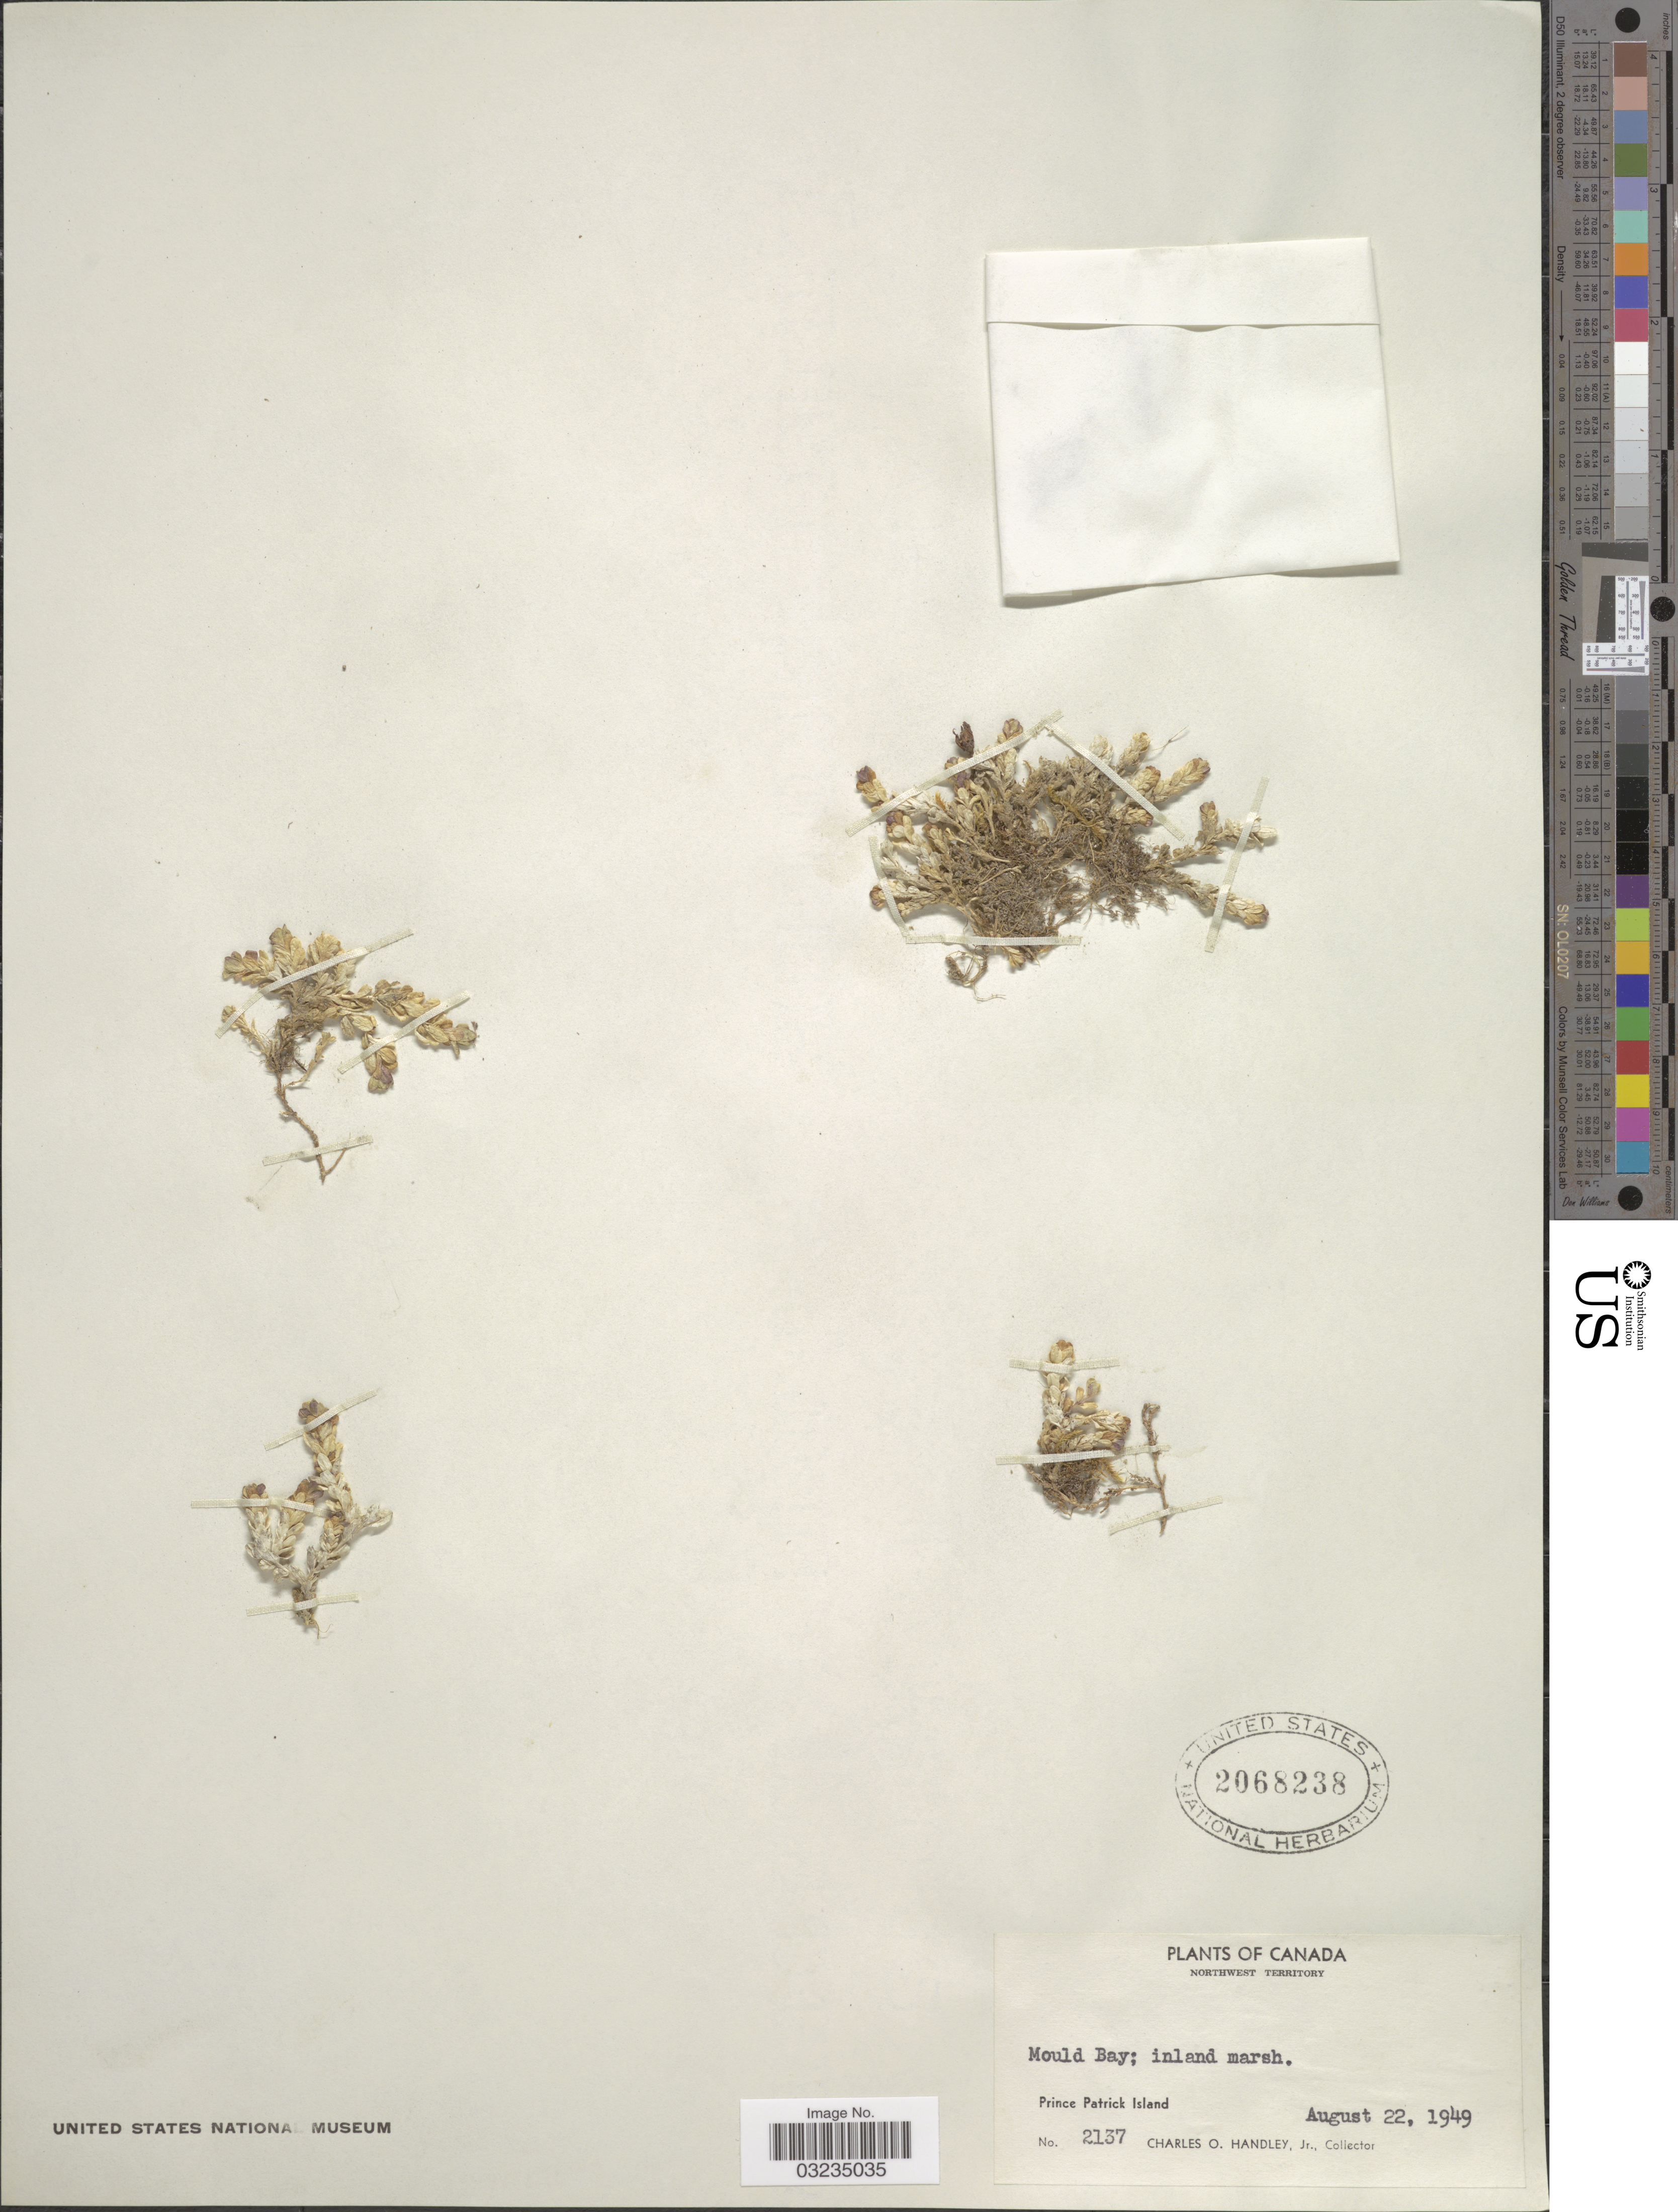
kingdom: Plantae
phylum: Tracheophyta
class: Magnoliopsida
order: Gentianales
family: Gentianaceae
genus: Gentiana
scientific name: Gentiana sp.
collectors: C. Handley Jr.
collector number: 2137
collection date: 1949-08-22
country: Canada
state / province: Northwest Territories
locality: Northwest Territory. Mould Bay; inland marsh. Prince Patrick Island.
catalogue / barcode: US 2068238